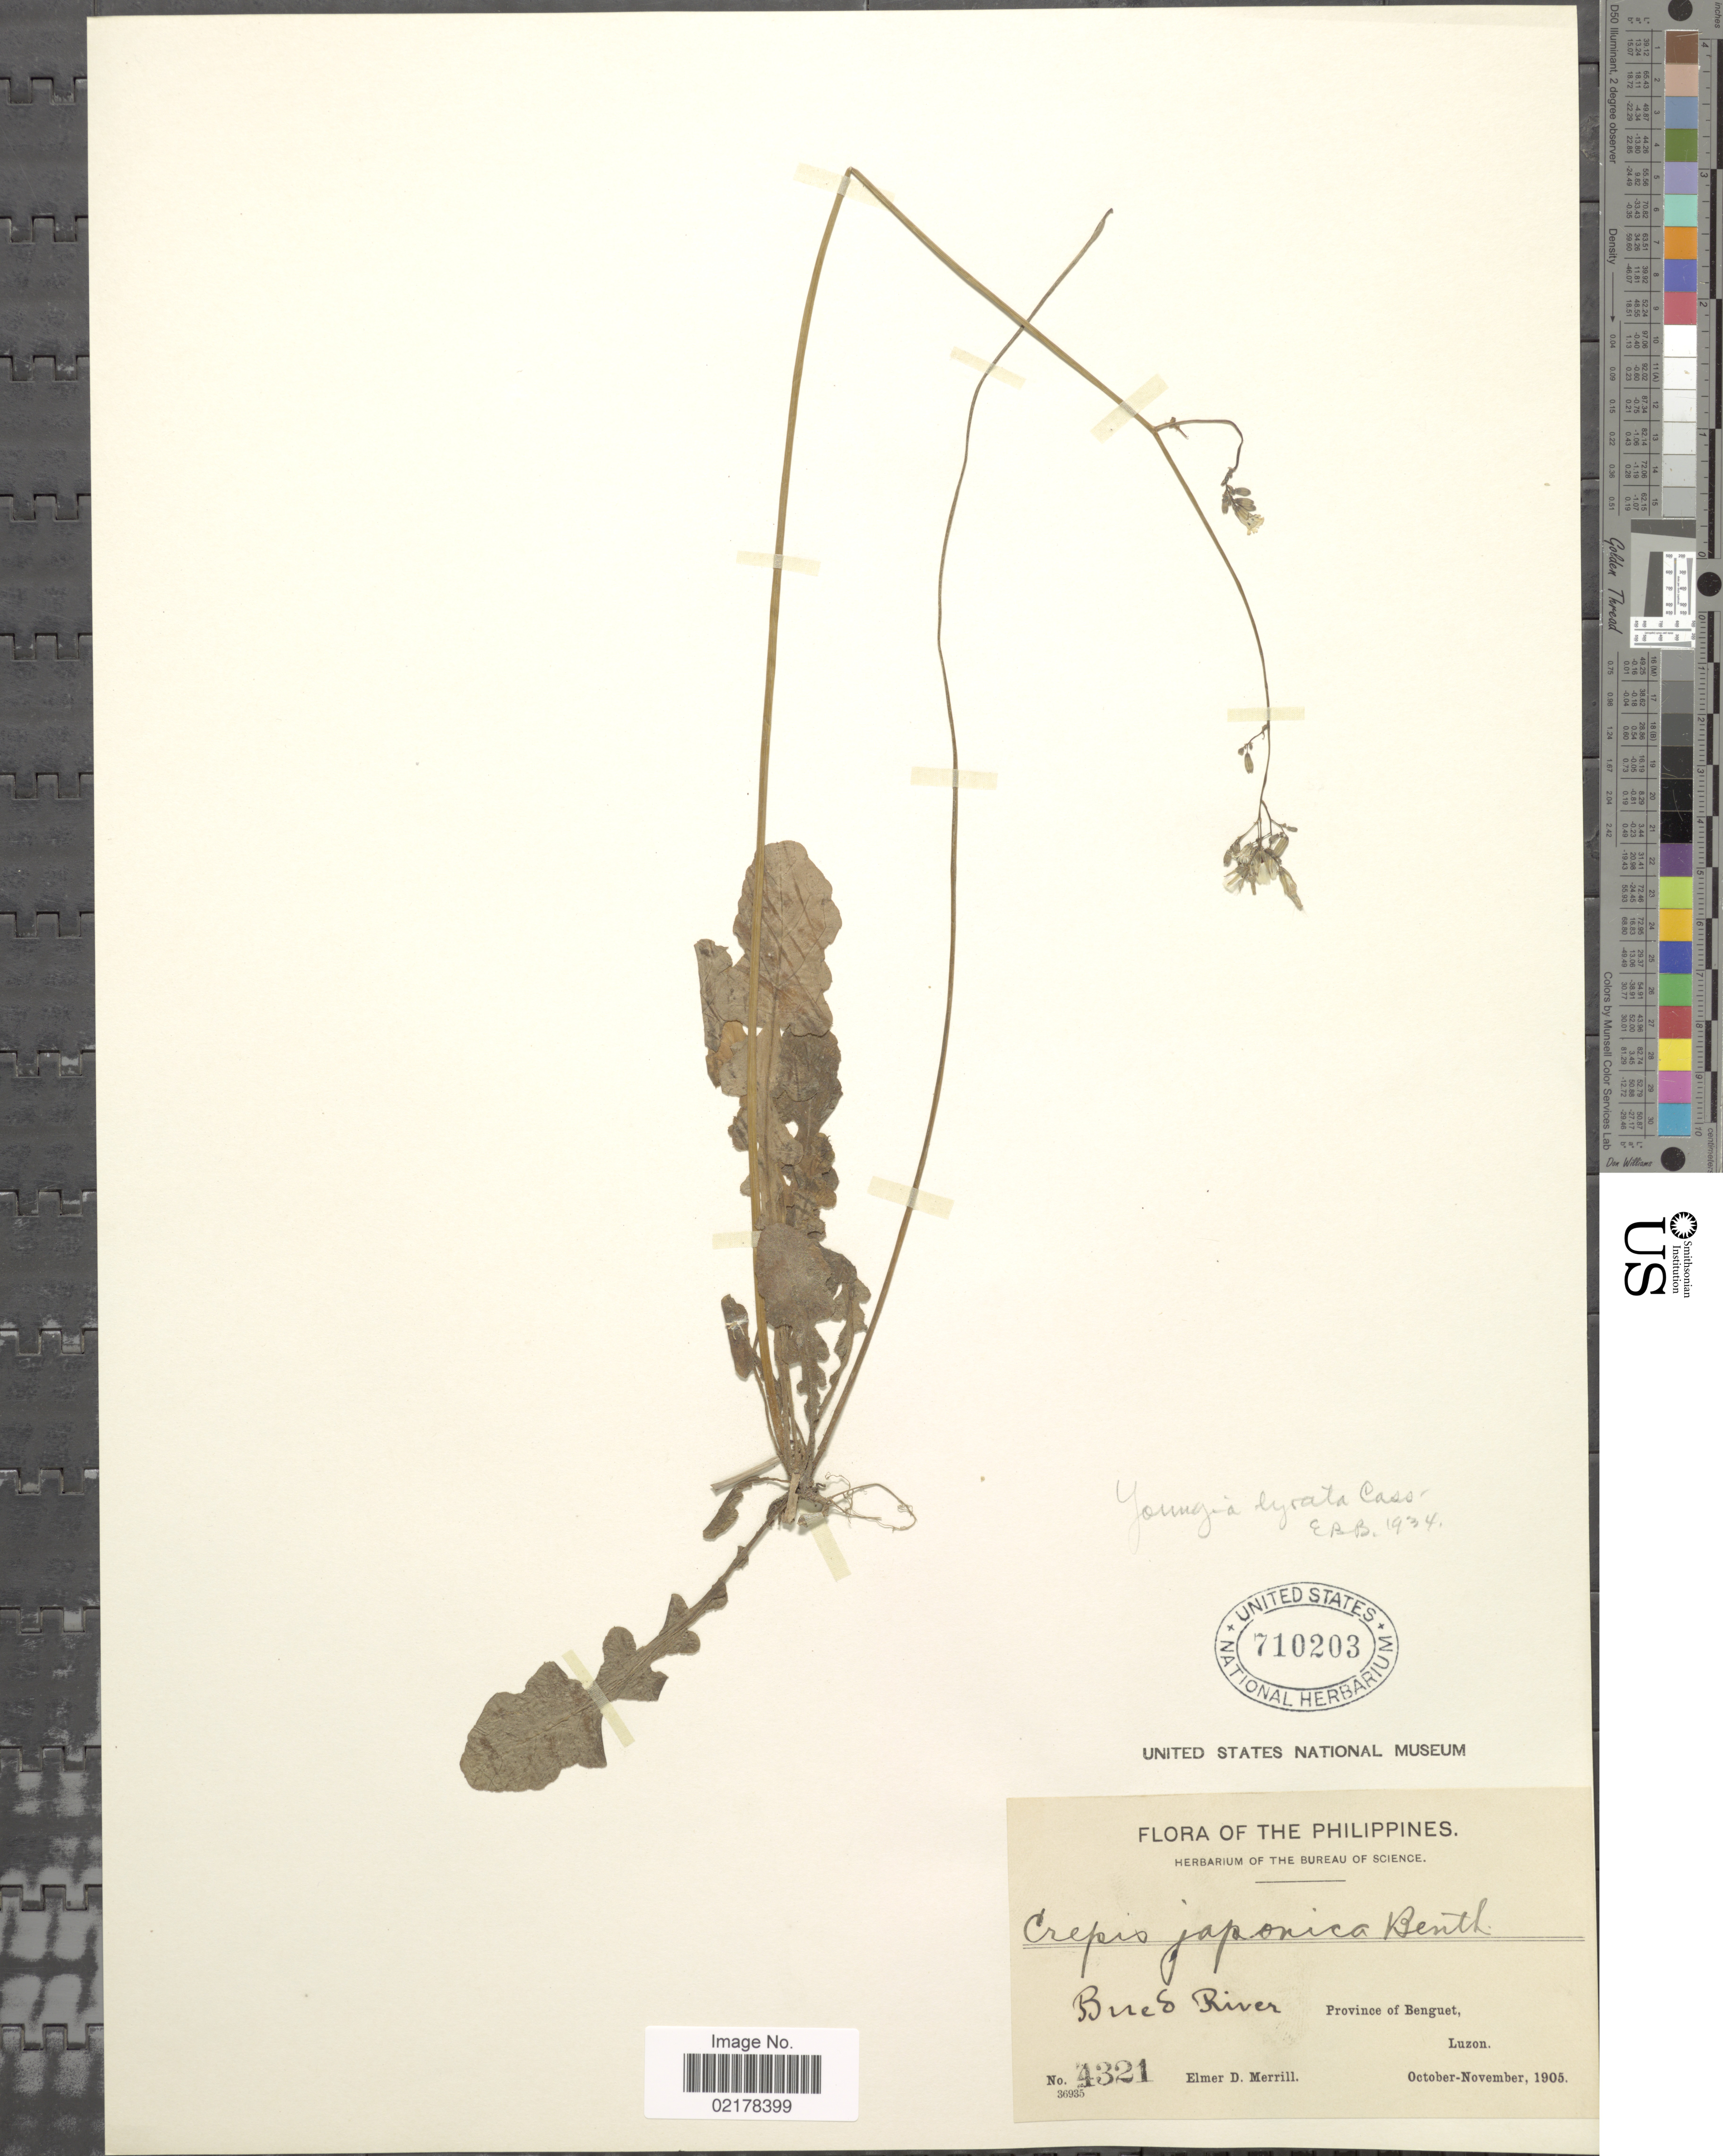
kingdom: Plantae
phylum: Tracheophyta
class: Magnoliopsida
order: Asterales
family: Asteraceae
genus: Youngia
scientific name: Youngia japonica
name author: (L.) DC.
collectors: E. D. Merrill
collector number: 4321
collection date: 1905-10/1905-11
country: Philippines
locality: Bued River. Province of Benguet, Luzon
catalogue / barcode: US 710203